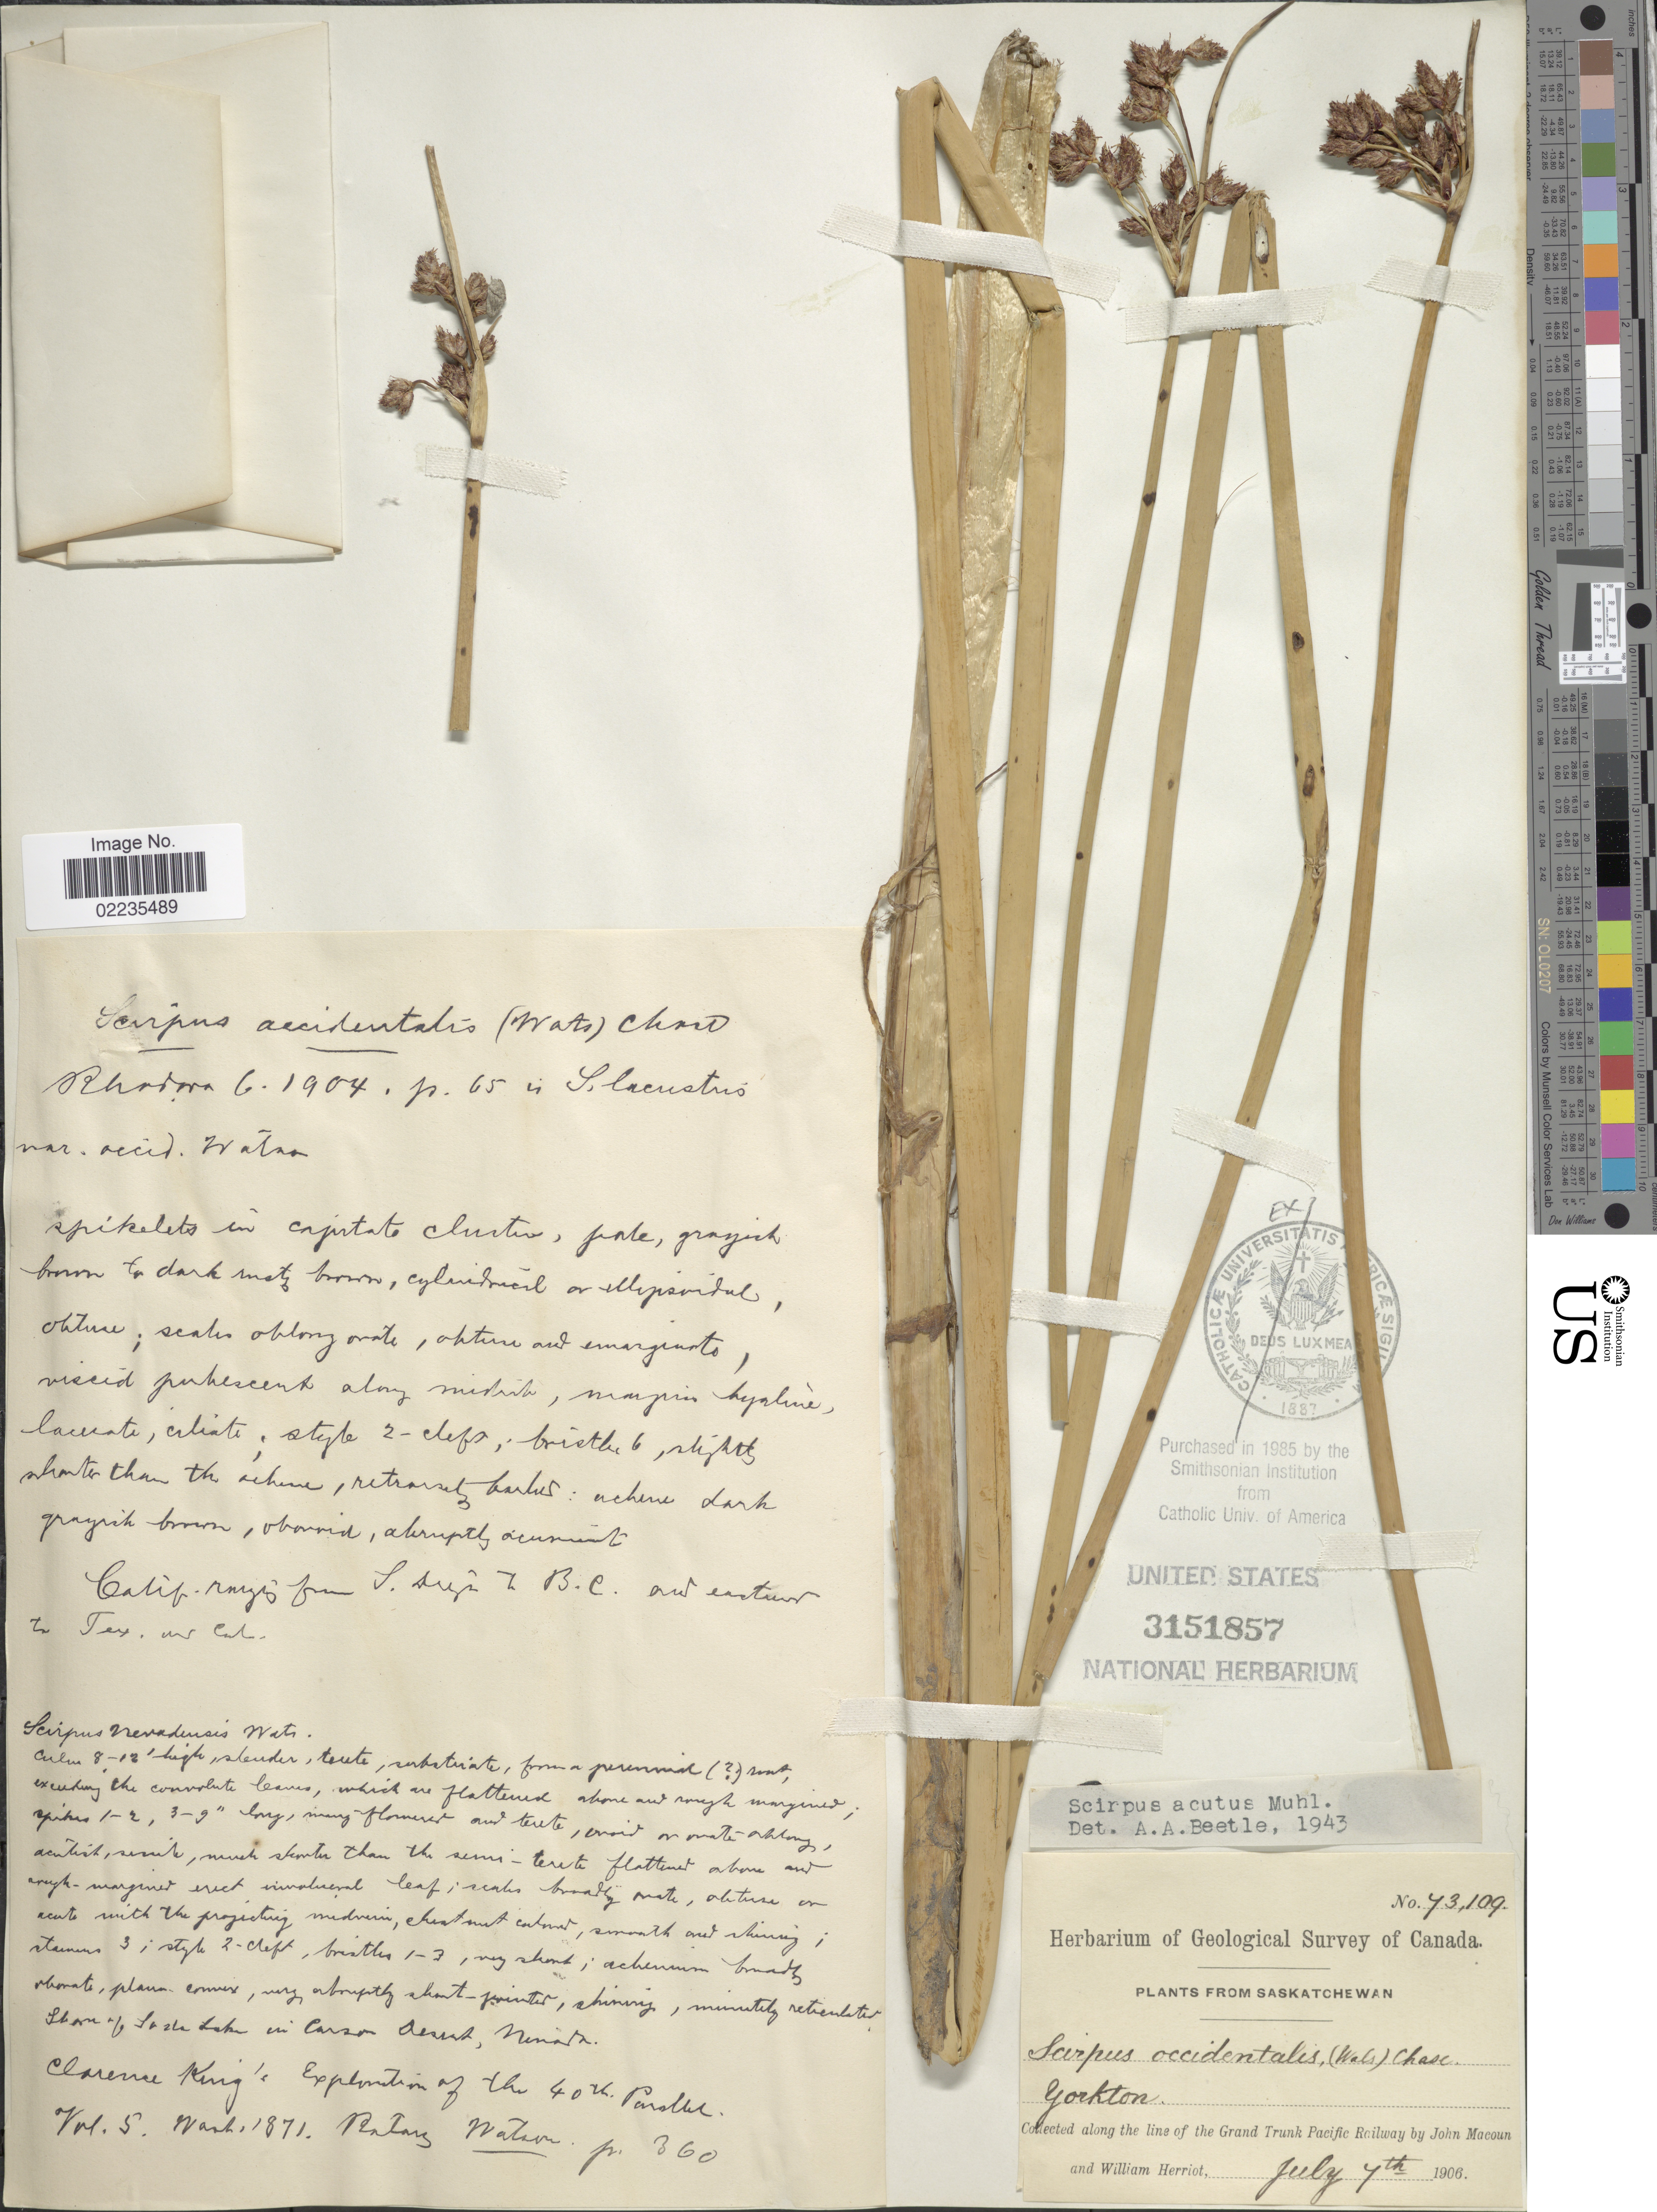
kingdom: Plantae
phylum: Tracheophyta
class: Liliopsida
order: Poales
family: Cyperaceae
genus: Schoenoplectus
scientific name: Schoenoplectus acutus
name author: (Muhl. ex Bigelow) Á. Löve & D. Löve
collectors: J. Macoun & W. Herriot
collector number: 73109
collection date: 1906-07-07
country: Canada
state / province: Saskatchewan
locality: From Saskatchewan, Yorkton, Along the line of the Grand Trunk Pacific Railway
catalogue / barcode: US 3151857